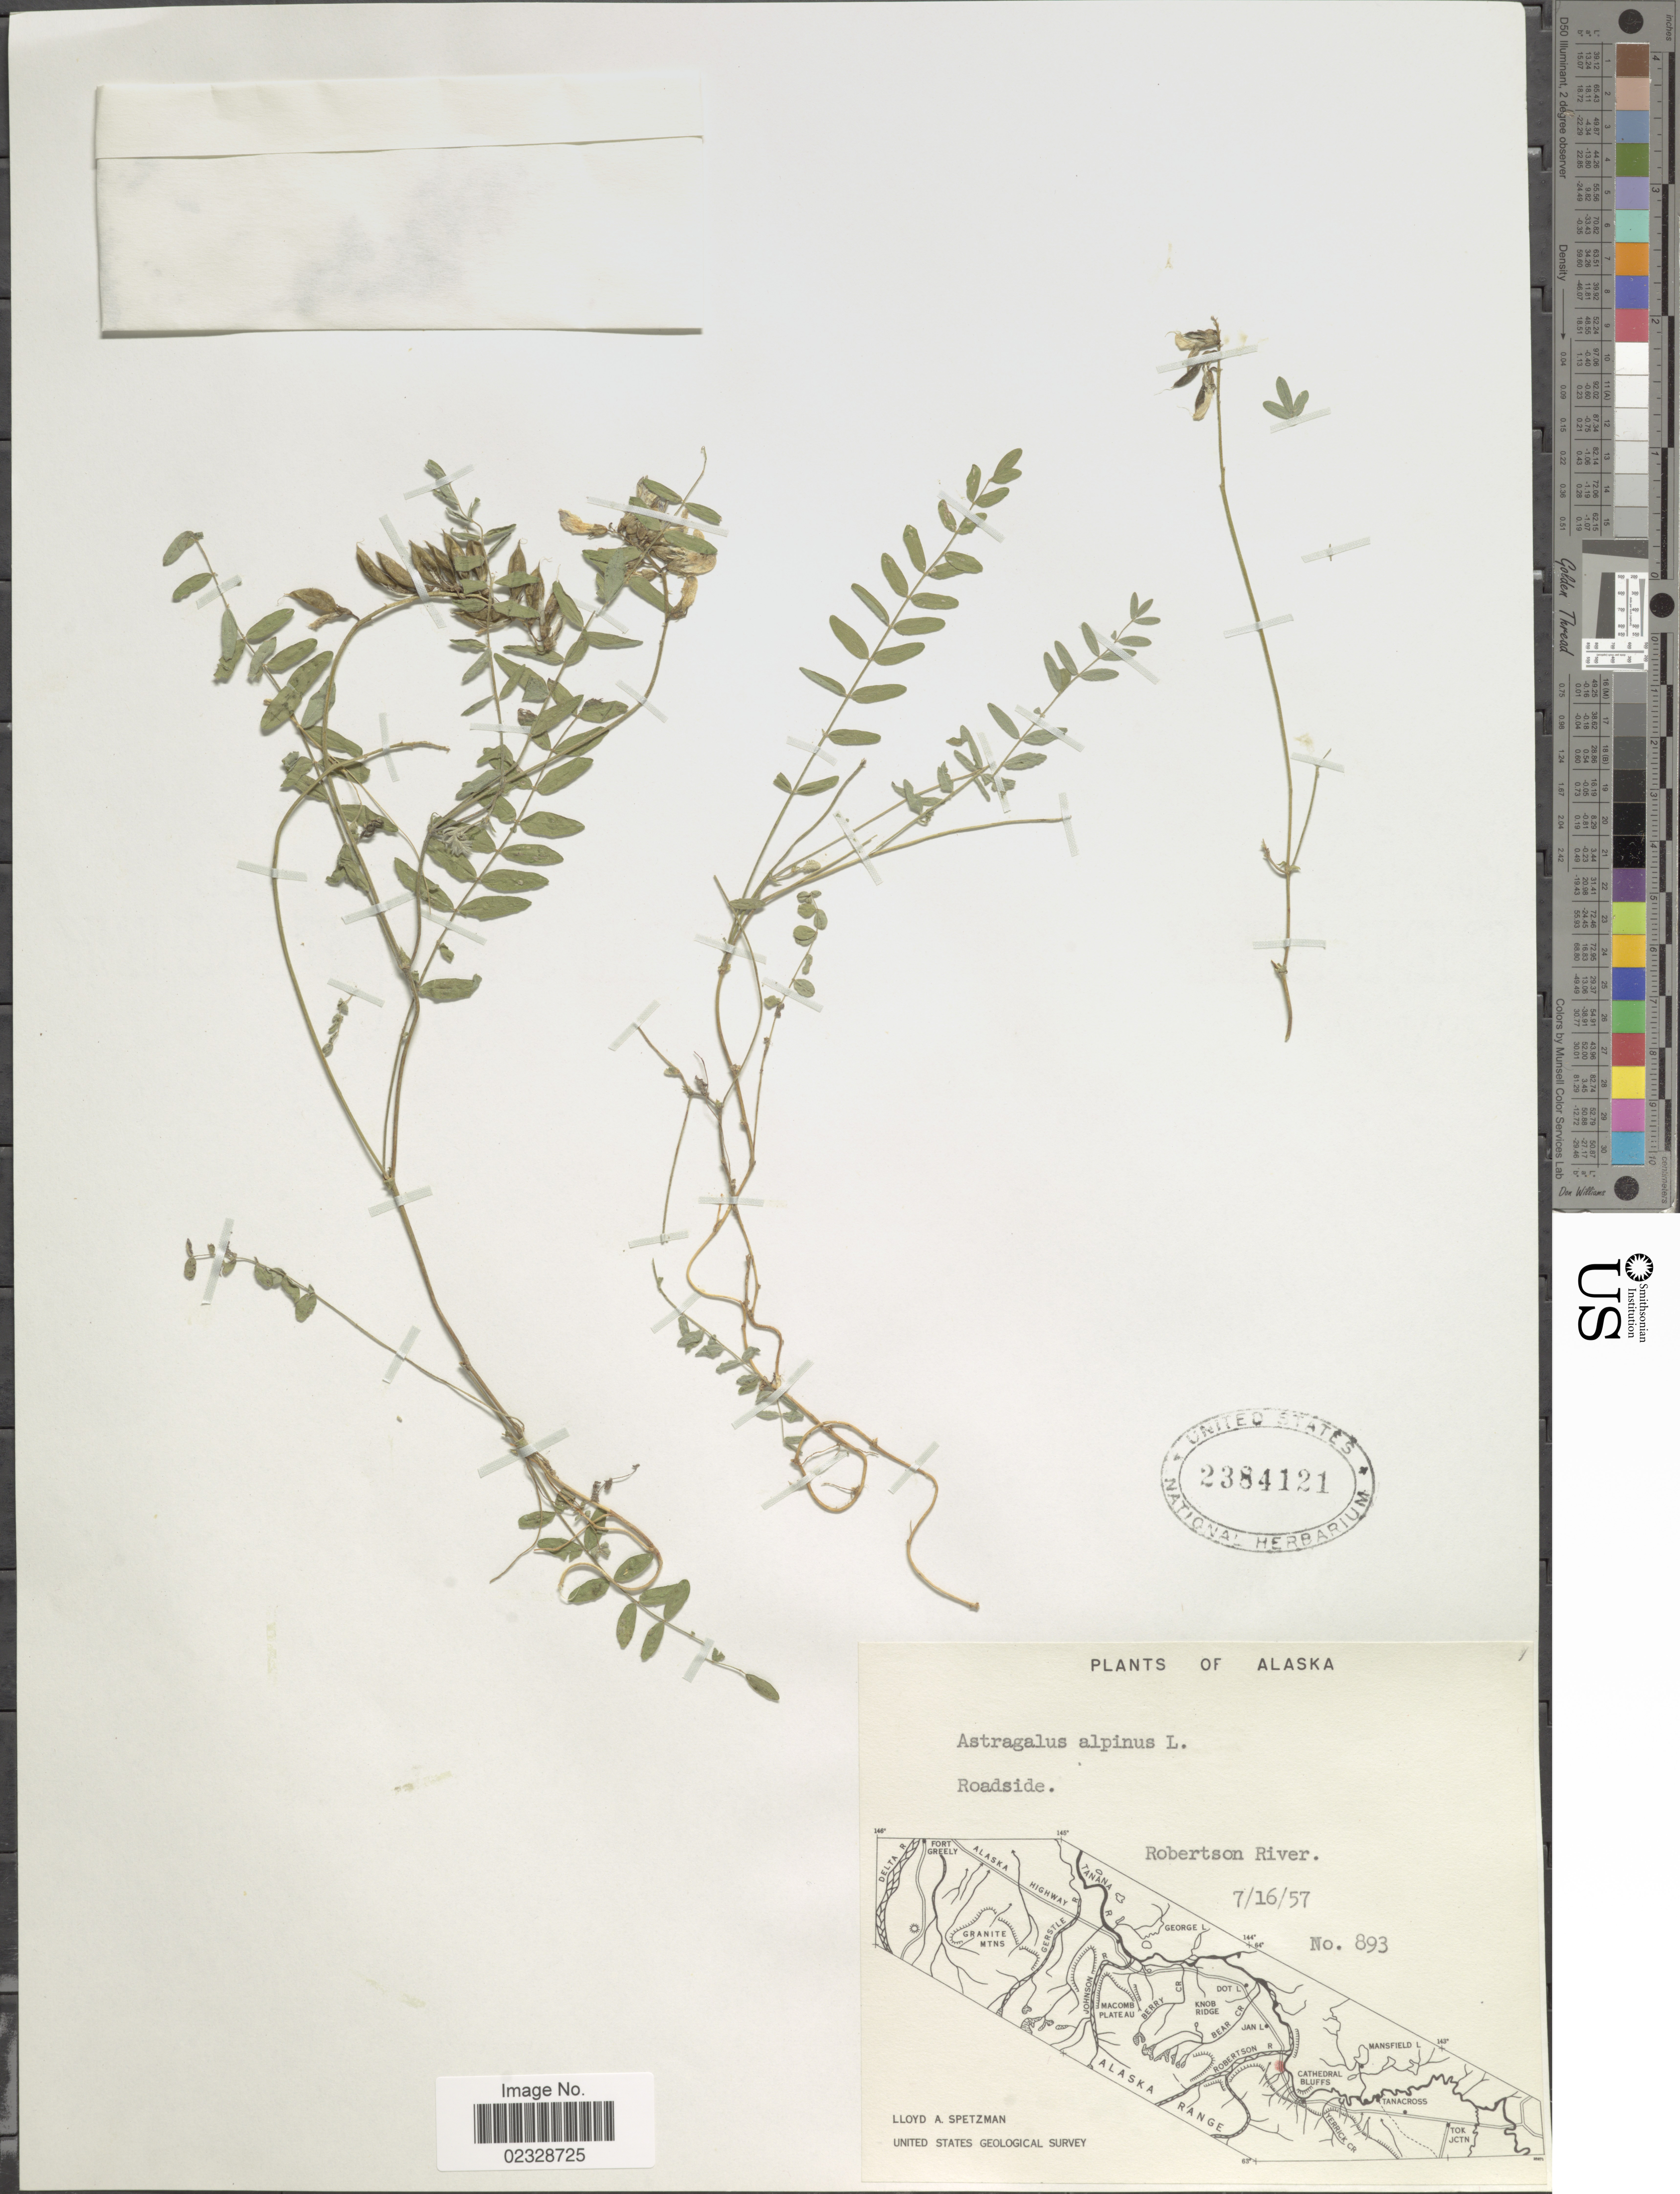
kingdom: Plantae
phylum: Tracheophyta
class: Magnoliopsida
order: Fabales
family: Fabaceae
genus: Astragalus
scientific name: Astragalus alpinus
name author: L.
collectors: L. Spetzman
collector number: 893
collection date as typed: Transcribed d/m/y: 16/7/57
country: United States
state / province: Alaska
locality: Robertson River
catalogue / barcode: US 2384121